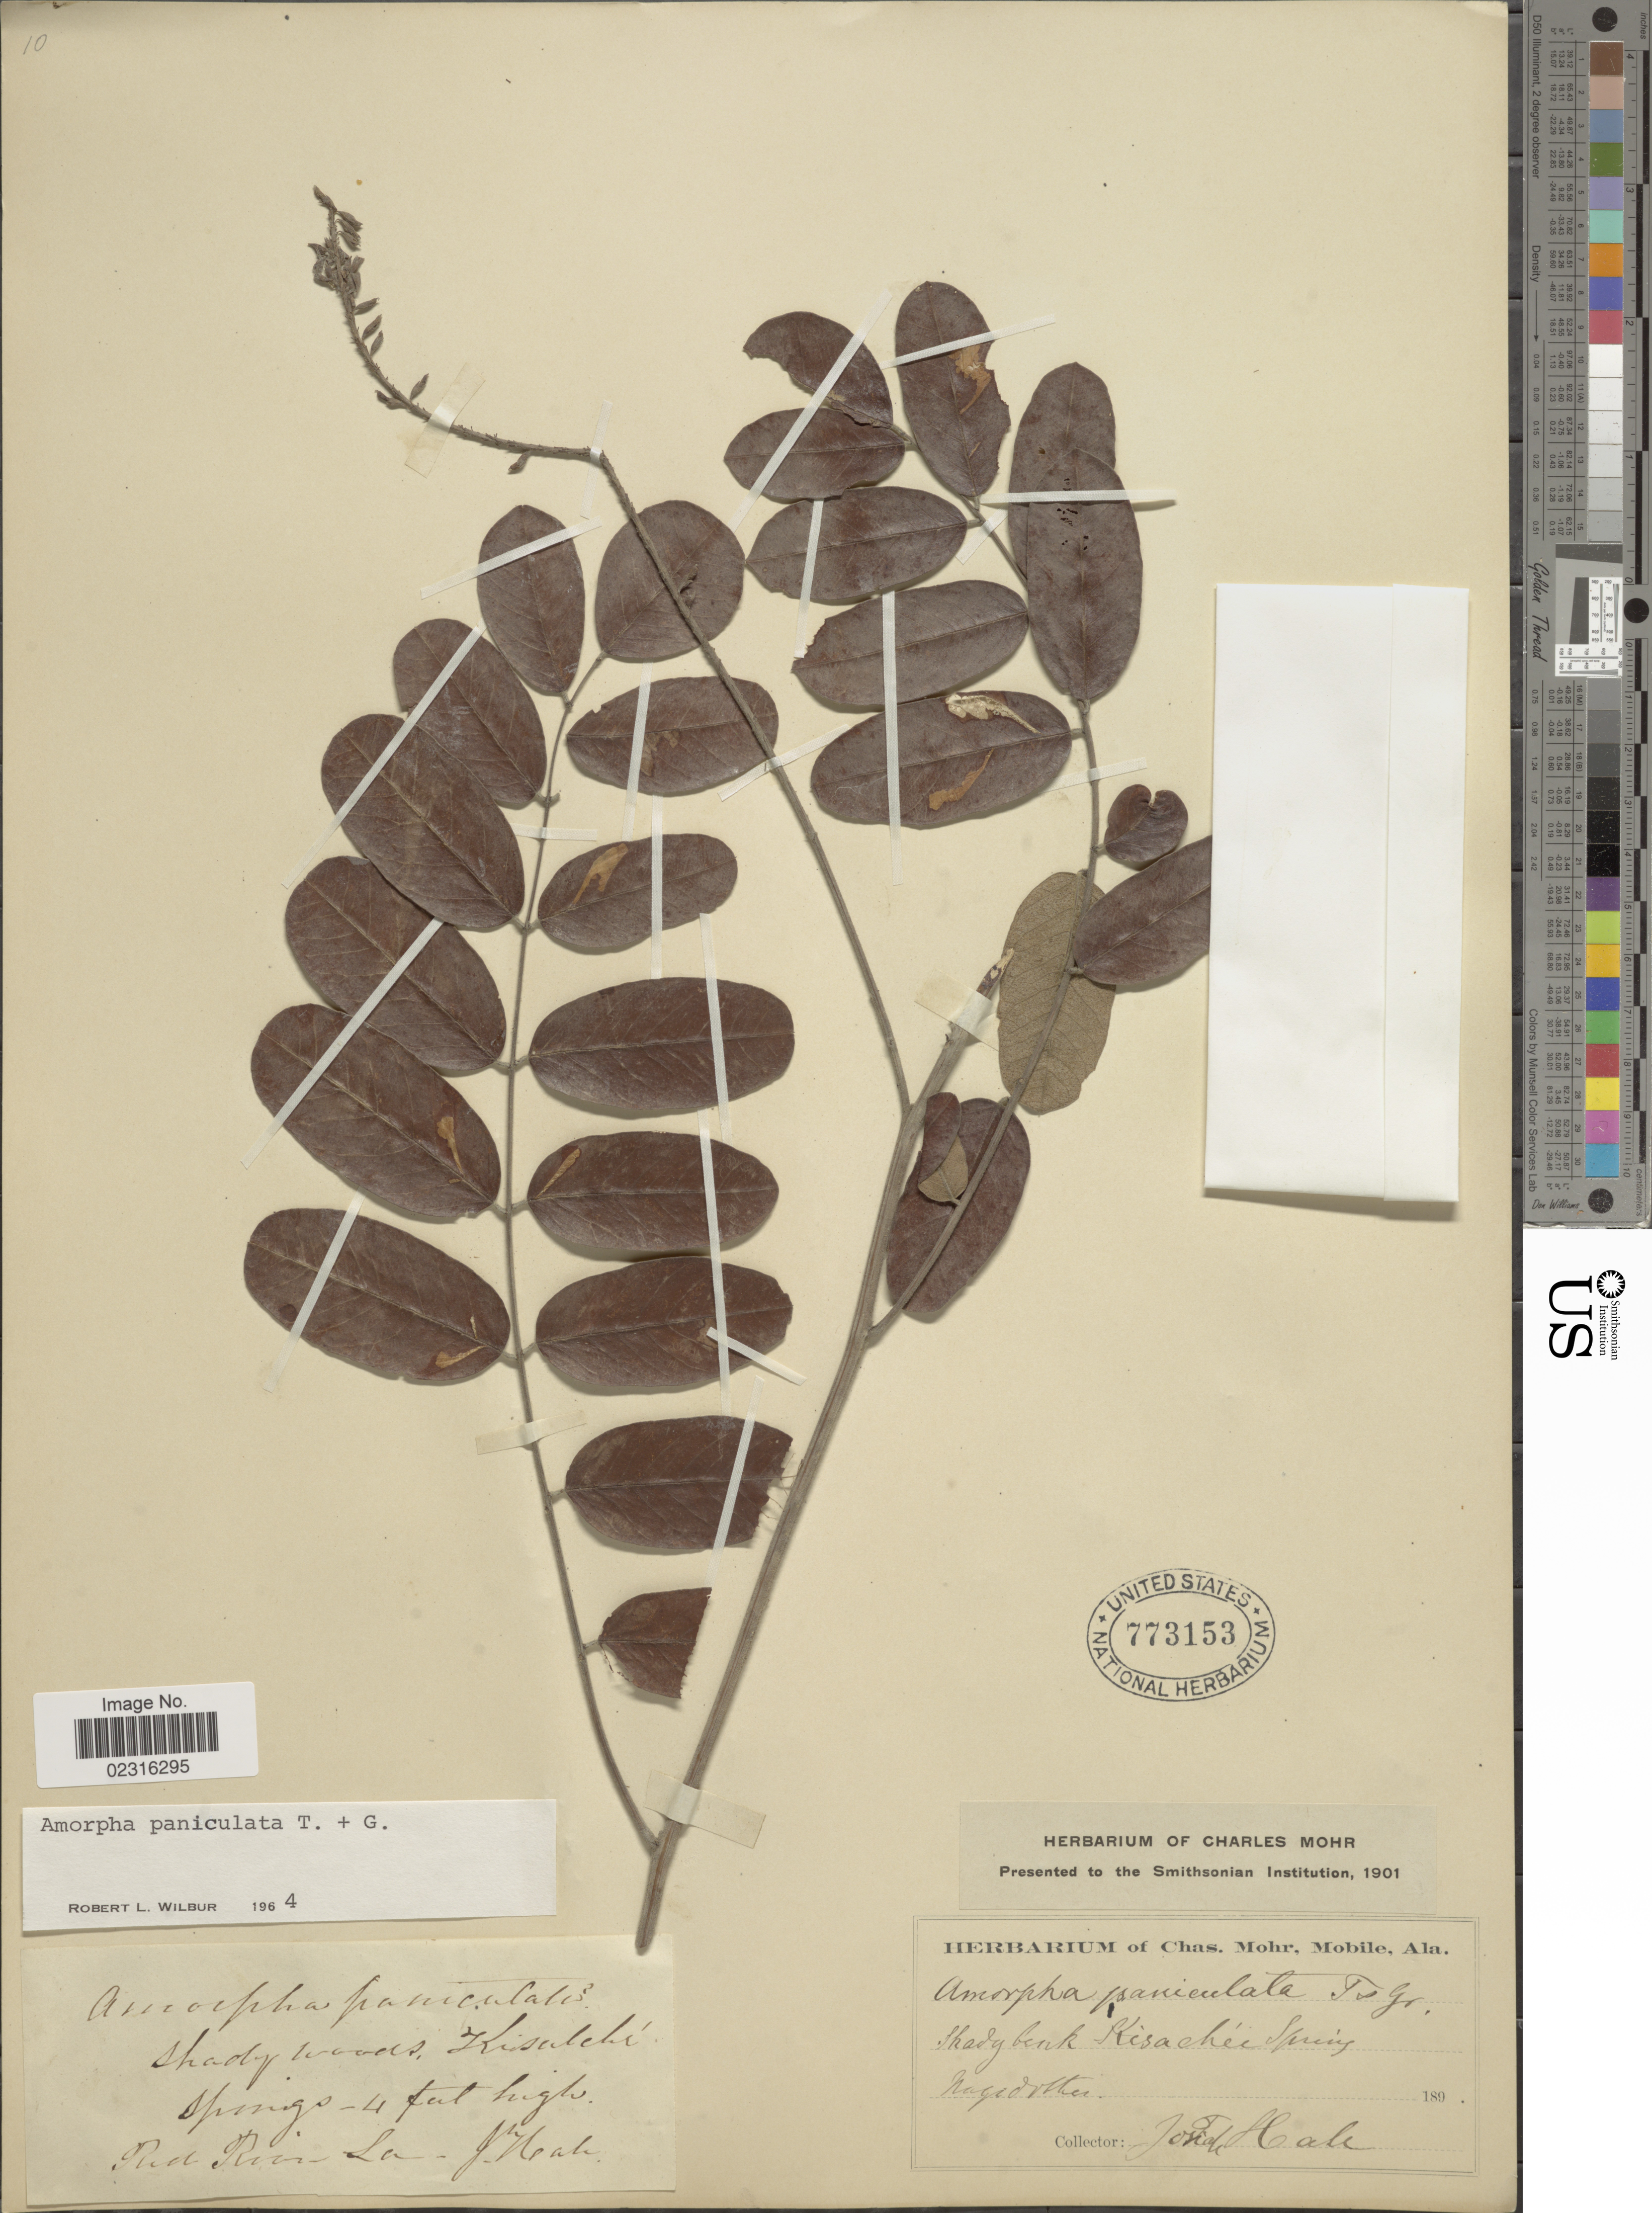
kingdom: Plantae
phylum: Tracheophyta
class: Magnoliopsida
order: Fabales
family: Fabaceae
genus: Amorpha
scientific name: Amorpha paniculata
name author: Torr. & A. Gray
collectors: J. Hale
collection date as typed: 189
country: United States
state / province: Louisiana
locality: Shady woods, Kisatchi Springs, Red River.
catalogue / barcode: US 773153